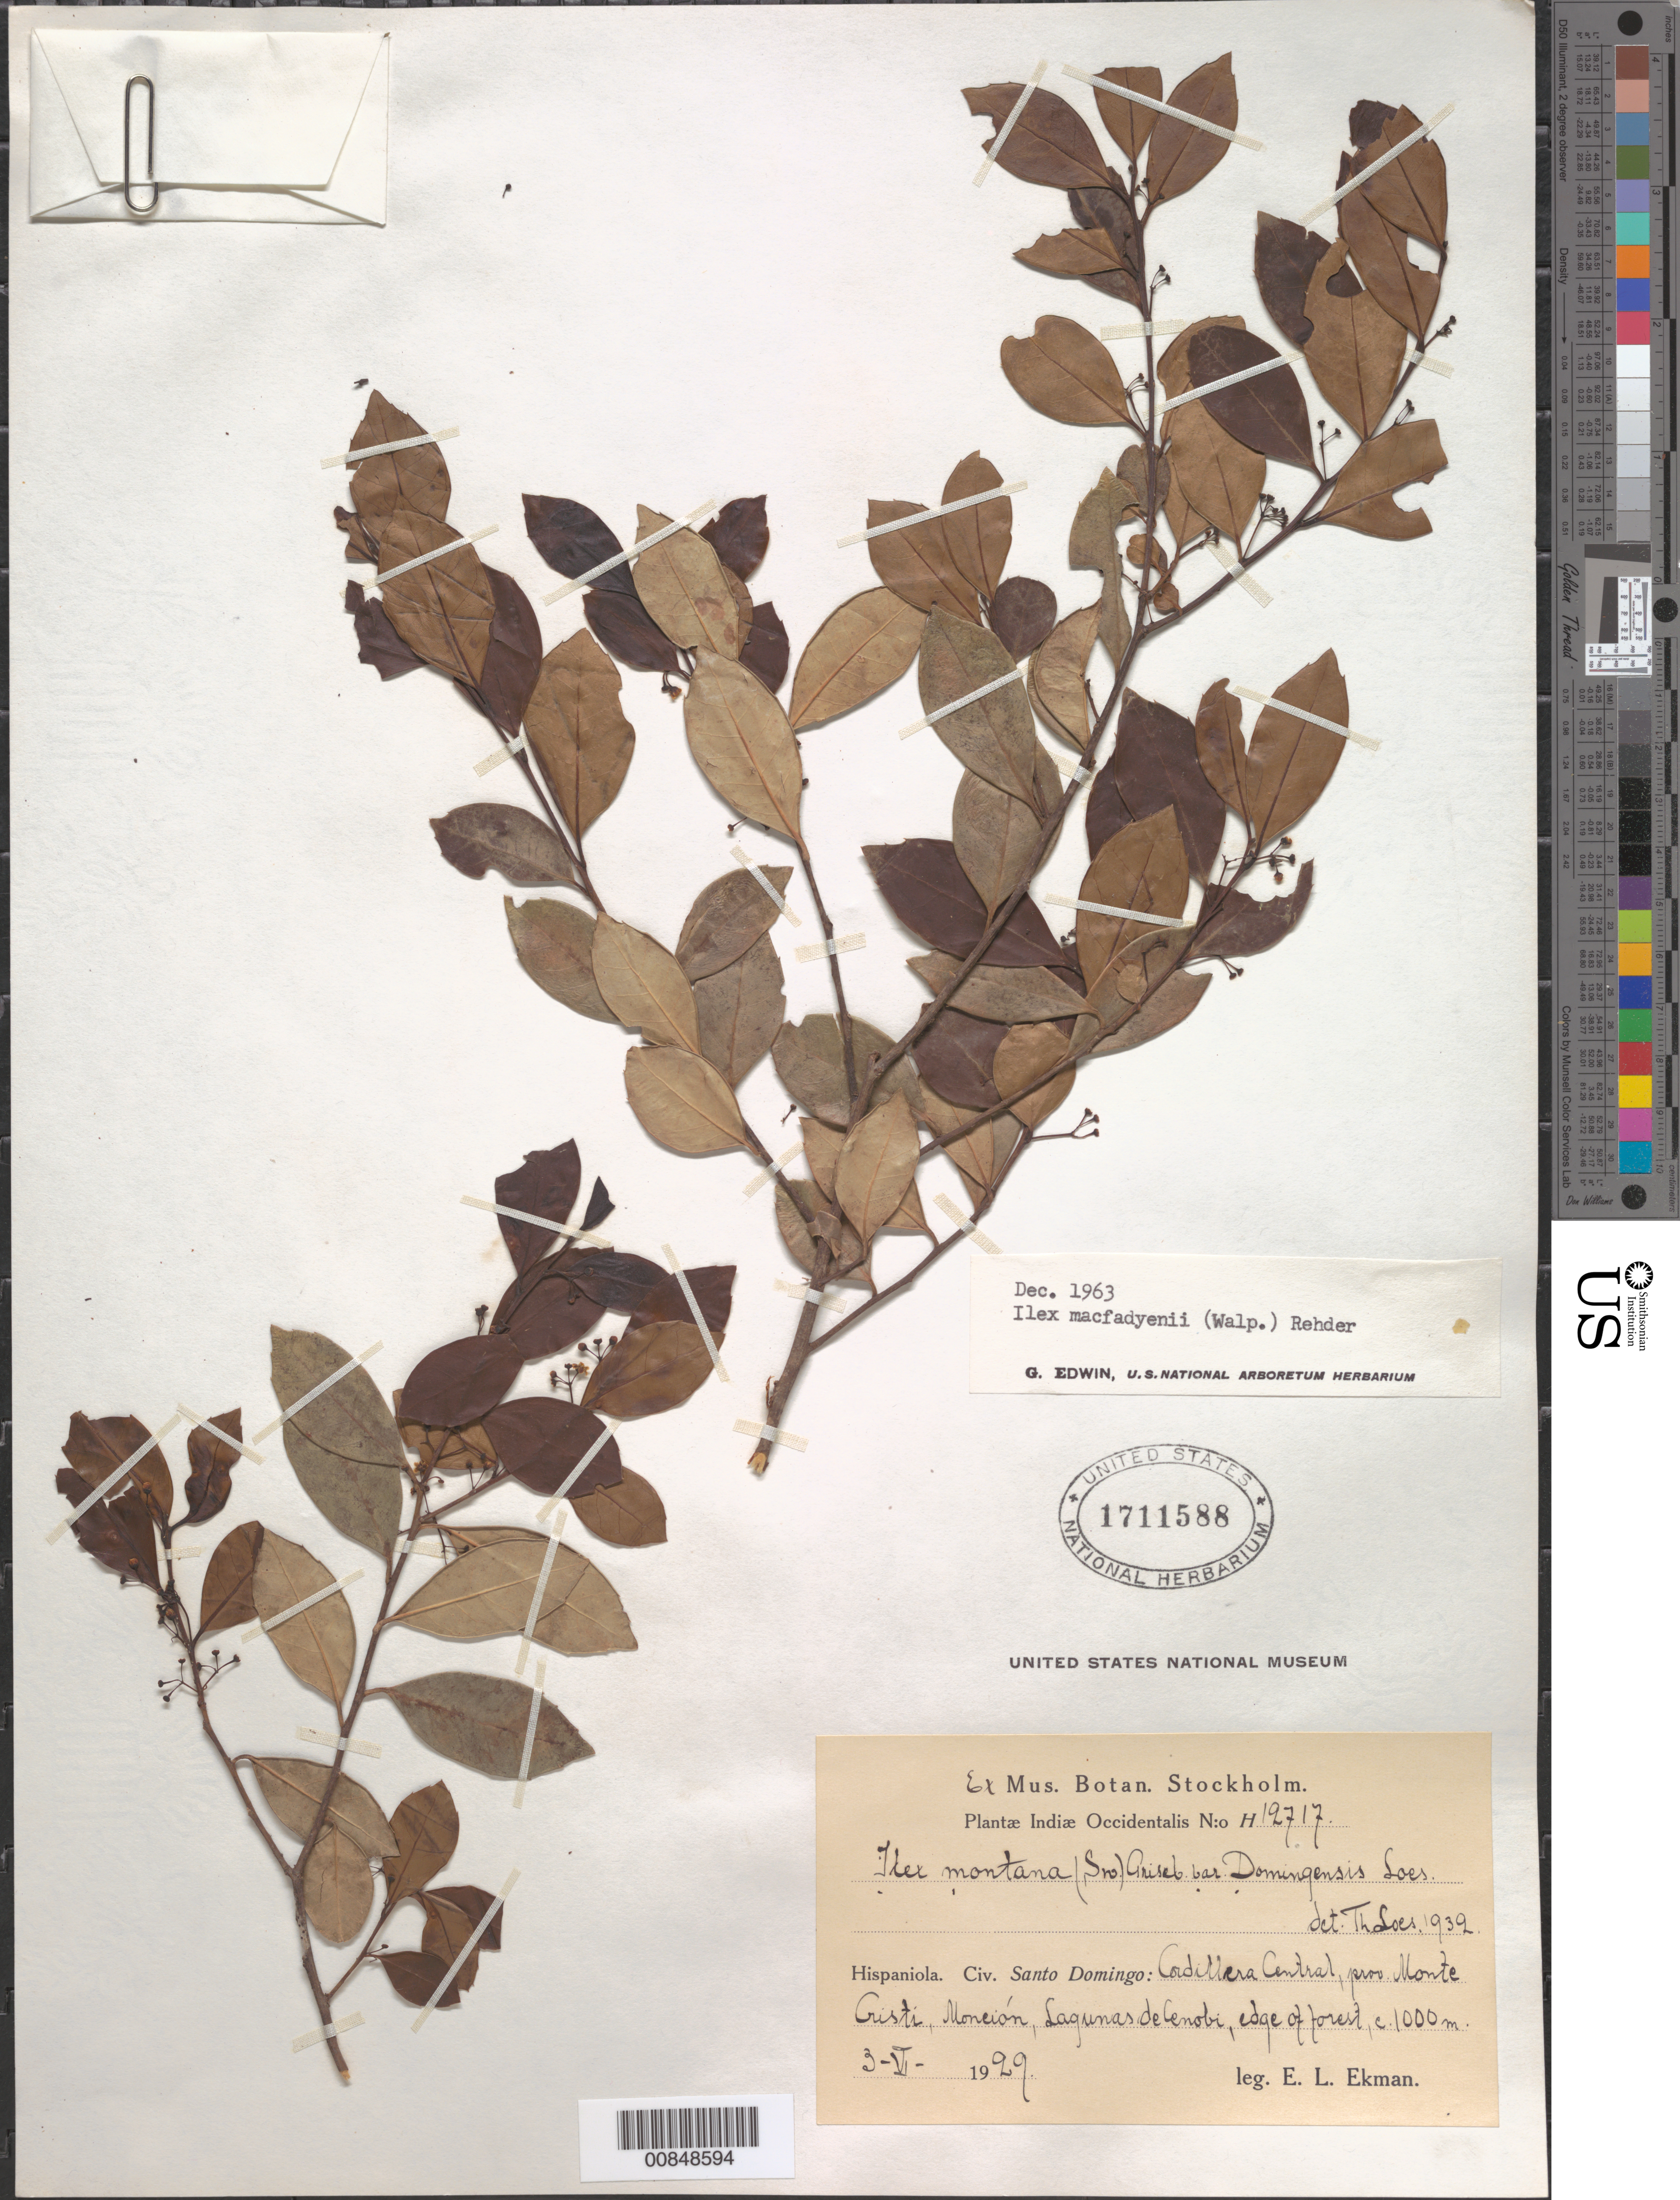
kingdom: Plantae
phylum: Tracheophyta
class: Magnoliopsida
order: Aquifoliales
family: Aquifoliaceae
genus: Ilex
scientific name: Ilex macfadyenii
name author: Rehder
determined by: Edwin, G.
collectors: E. L. Ekman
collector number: H 12717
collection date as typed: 03 Jun 1929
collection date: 1929-06-03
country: Dominican Republic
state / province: Monte Cristi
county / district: Monción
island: Hispaniola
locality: Cordillera Central, Lagunas de Cenobi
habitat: Edge of forest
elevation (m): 1000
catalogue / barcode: US 1711588